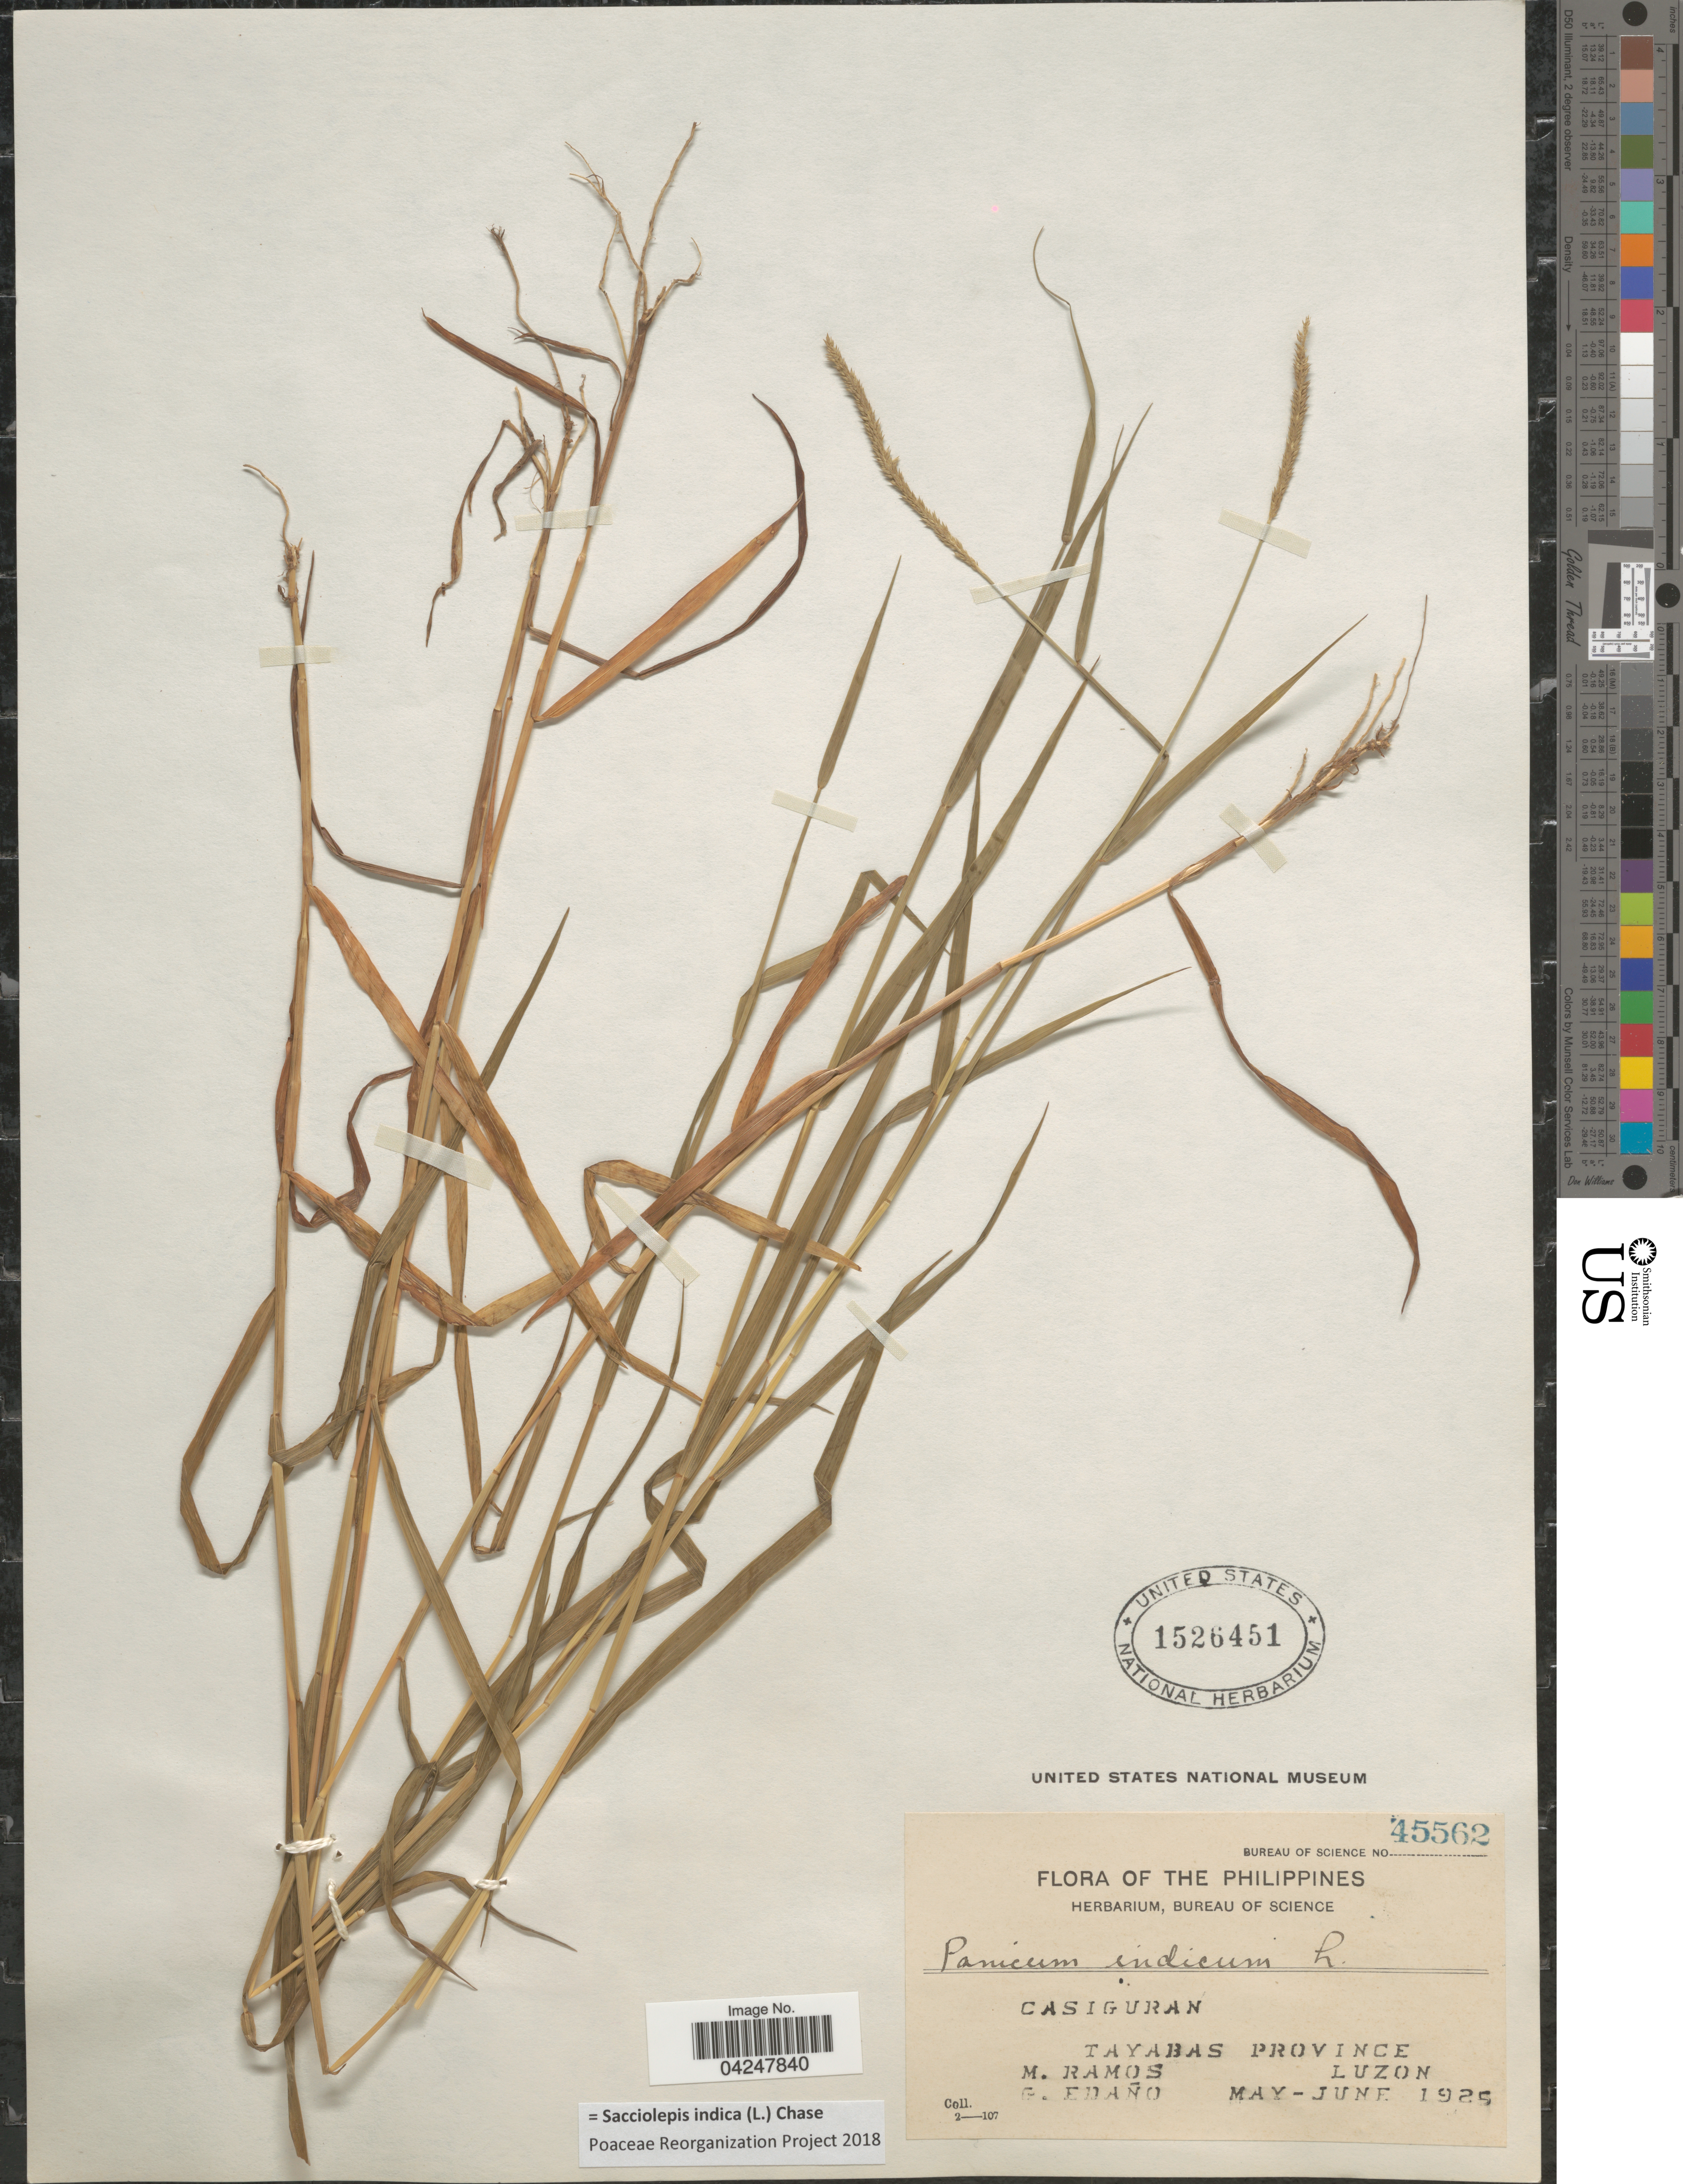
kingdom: Plantae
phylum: Tracheophyta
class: Liliopsida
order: Poales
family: Poaceae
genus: Sacciolepis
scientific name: Sacciolepis indica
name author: (L.) Chase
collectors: M. Ramos & G. Edaño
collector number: Bureau Of Science 45562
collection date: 1925-05/1925-06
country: Philippines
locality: Casiguran. Tayabas Province. Luzon.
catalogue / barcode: US 1526451